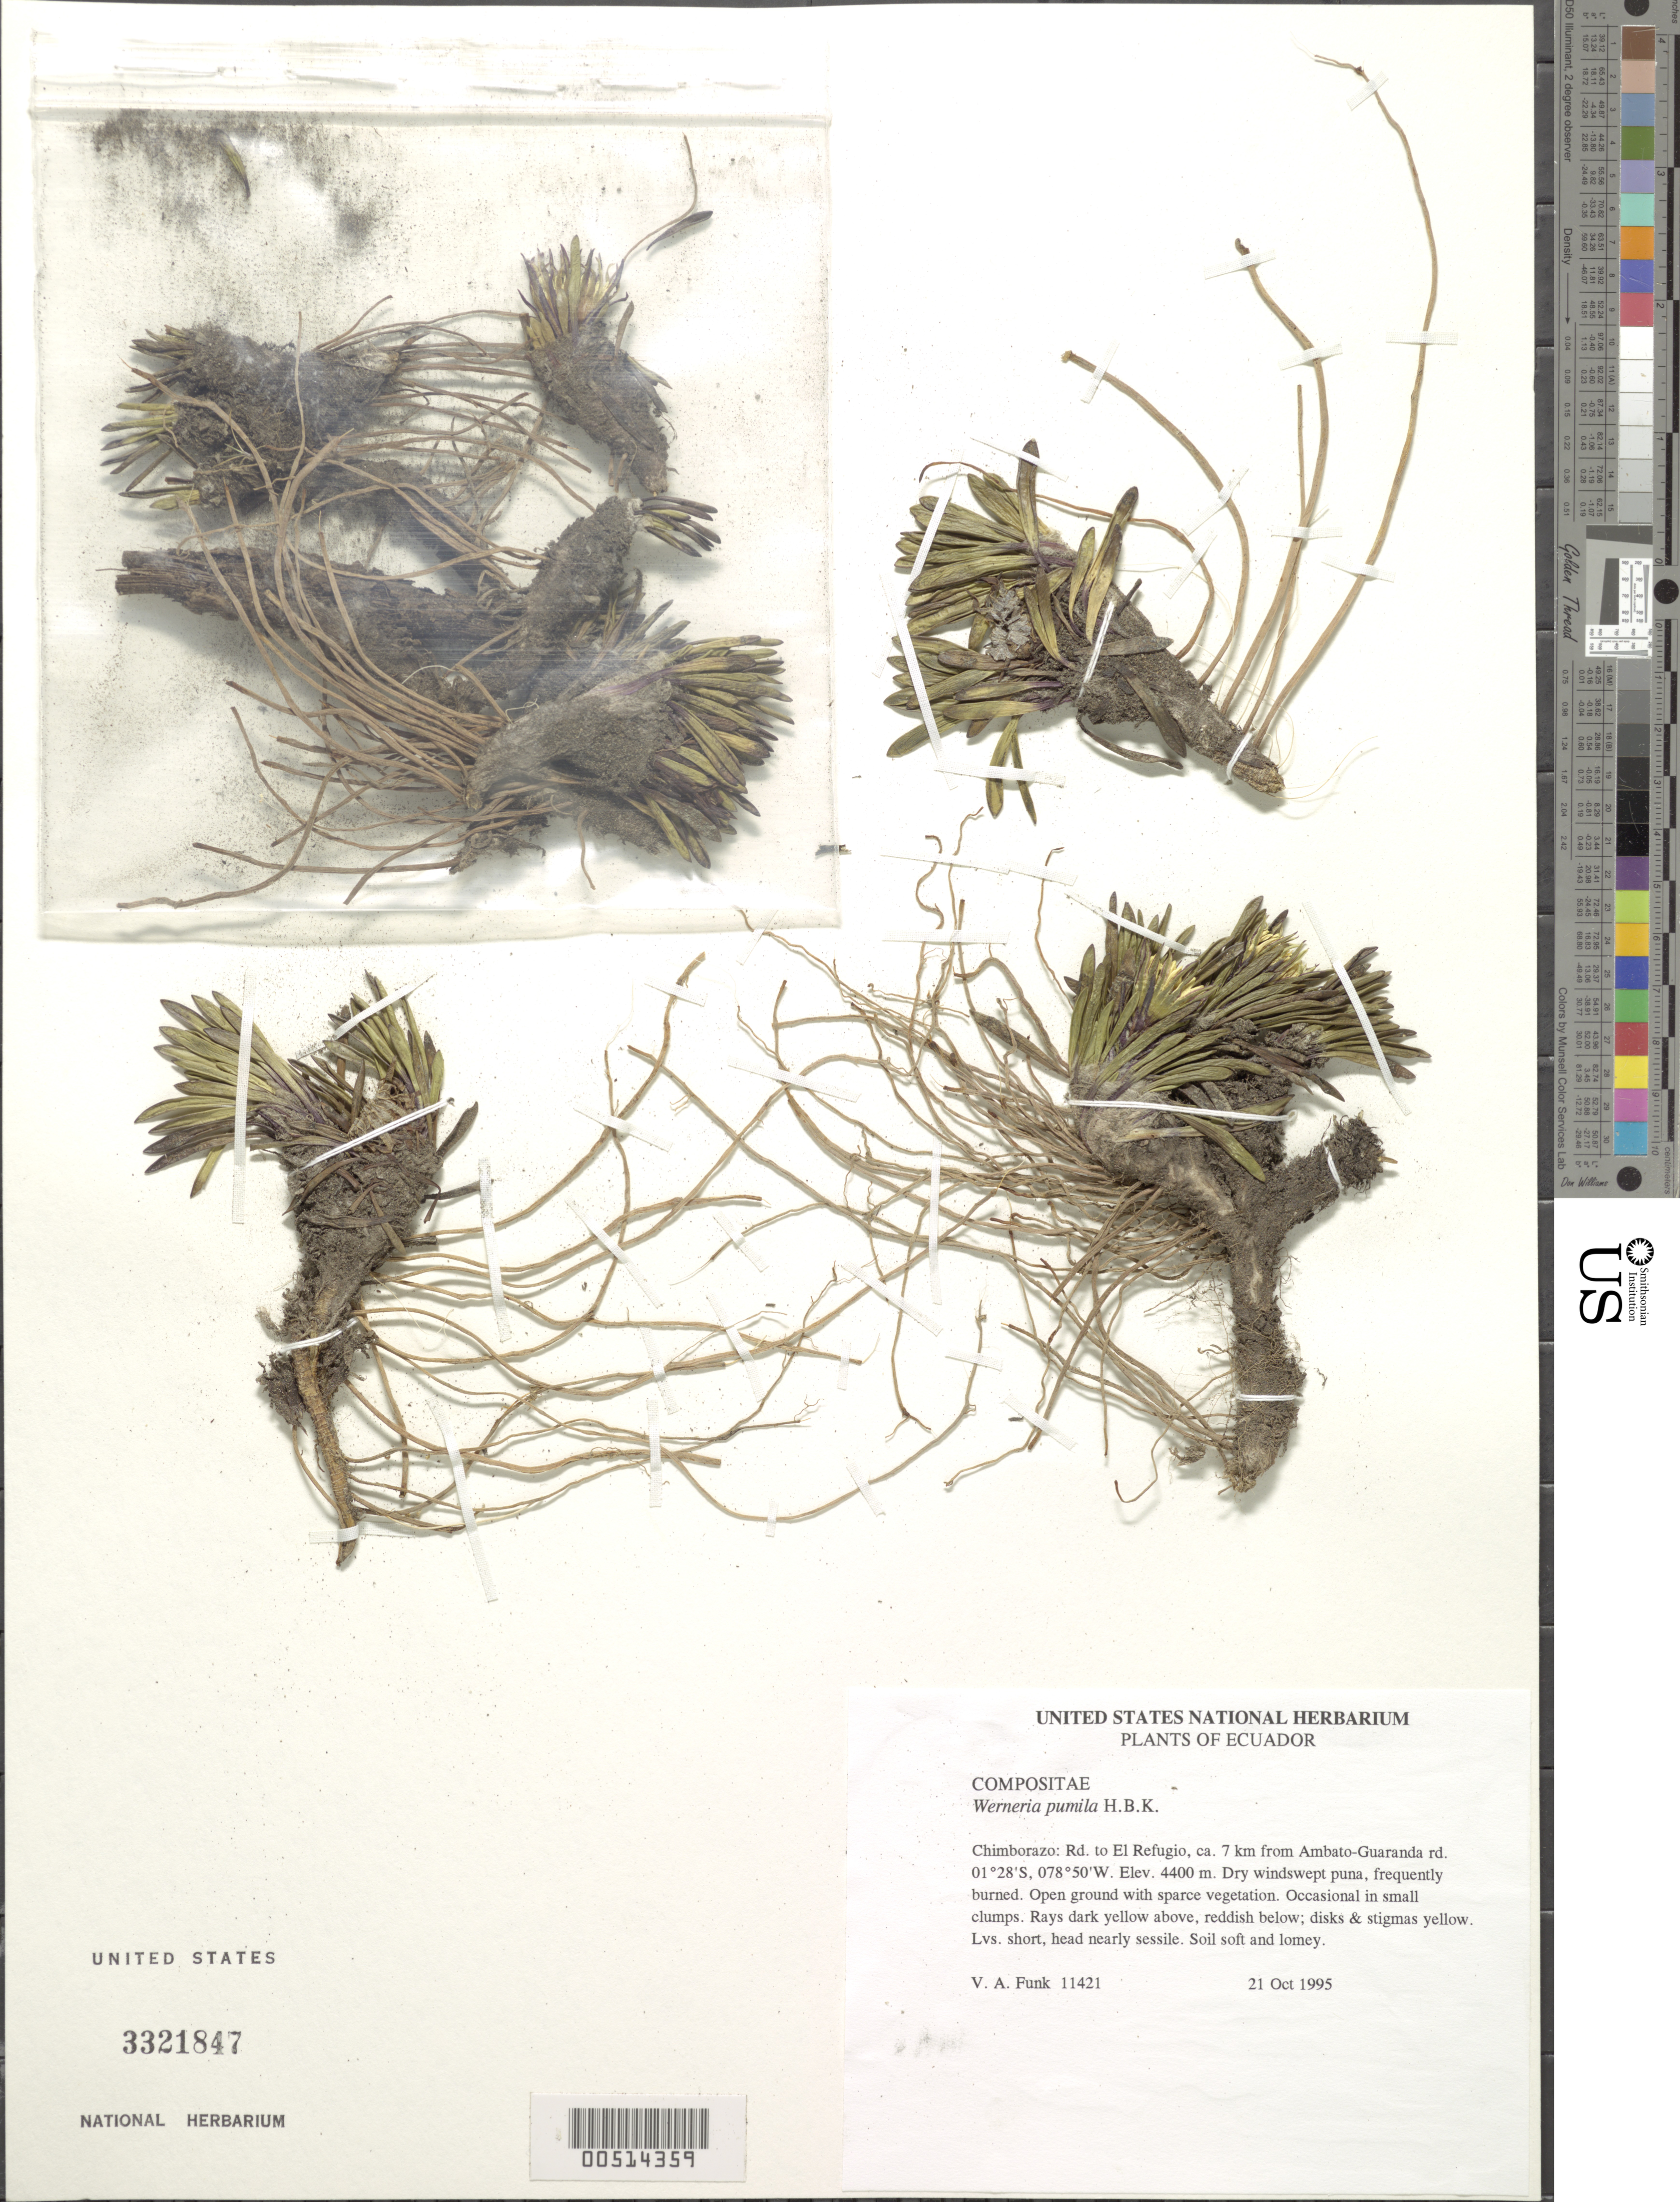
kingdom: Plantae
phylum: Tracheophyta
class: Magnoliopsida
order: Asterales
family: Asteraceae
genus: Werneria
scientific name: Werneria pumila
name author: Kunth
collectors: V. Funk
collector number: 11421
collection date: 1995-10-21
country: Ecuador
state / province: Chimborazo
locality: El Refugio road, ca. 7 km from Ambato-Guaranda rd.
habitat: In small ETC. Dry windswept puna, frequently burned. Open ground with sparse vegetation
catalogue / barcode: US 3321847